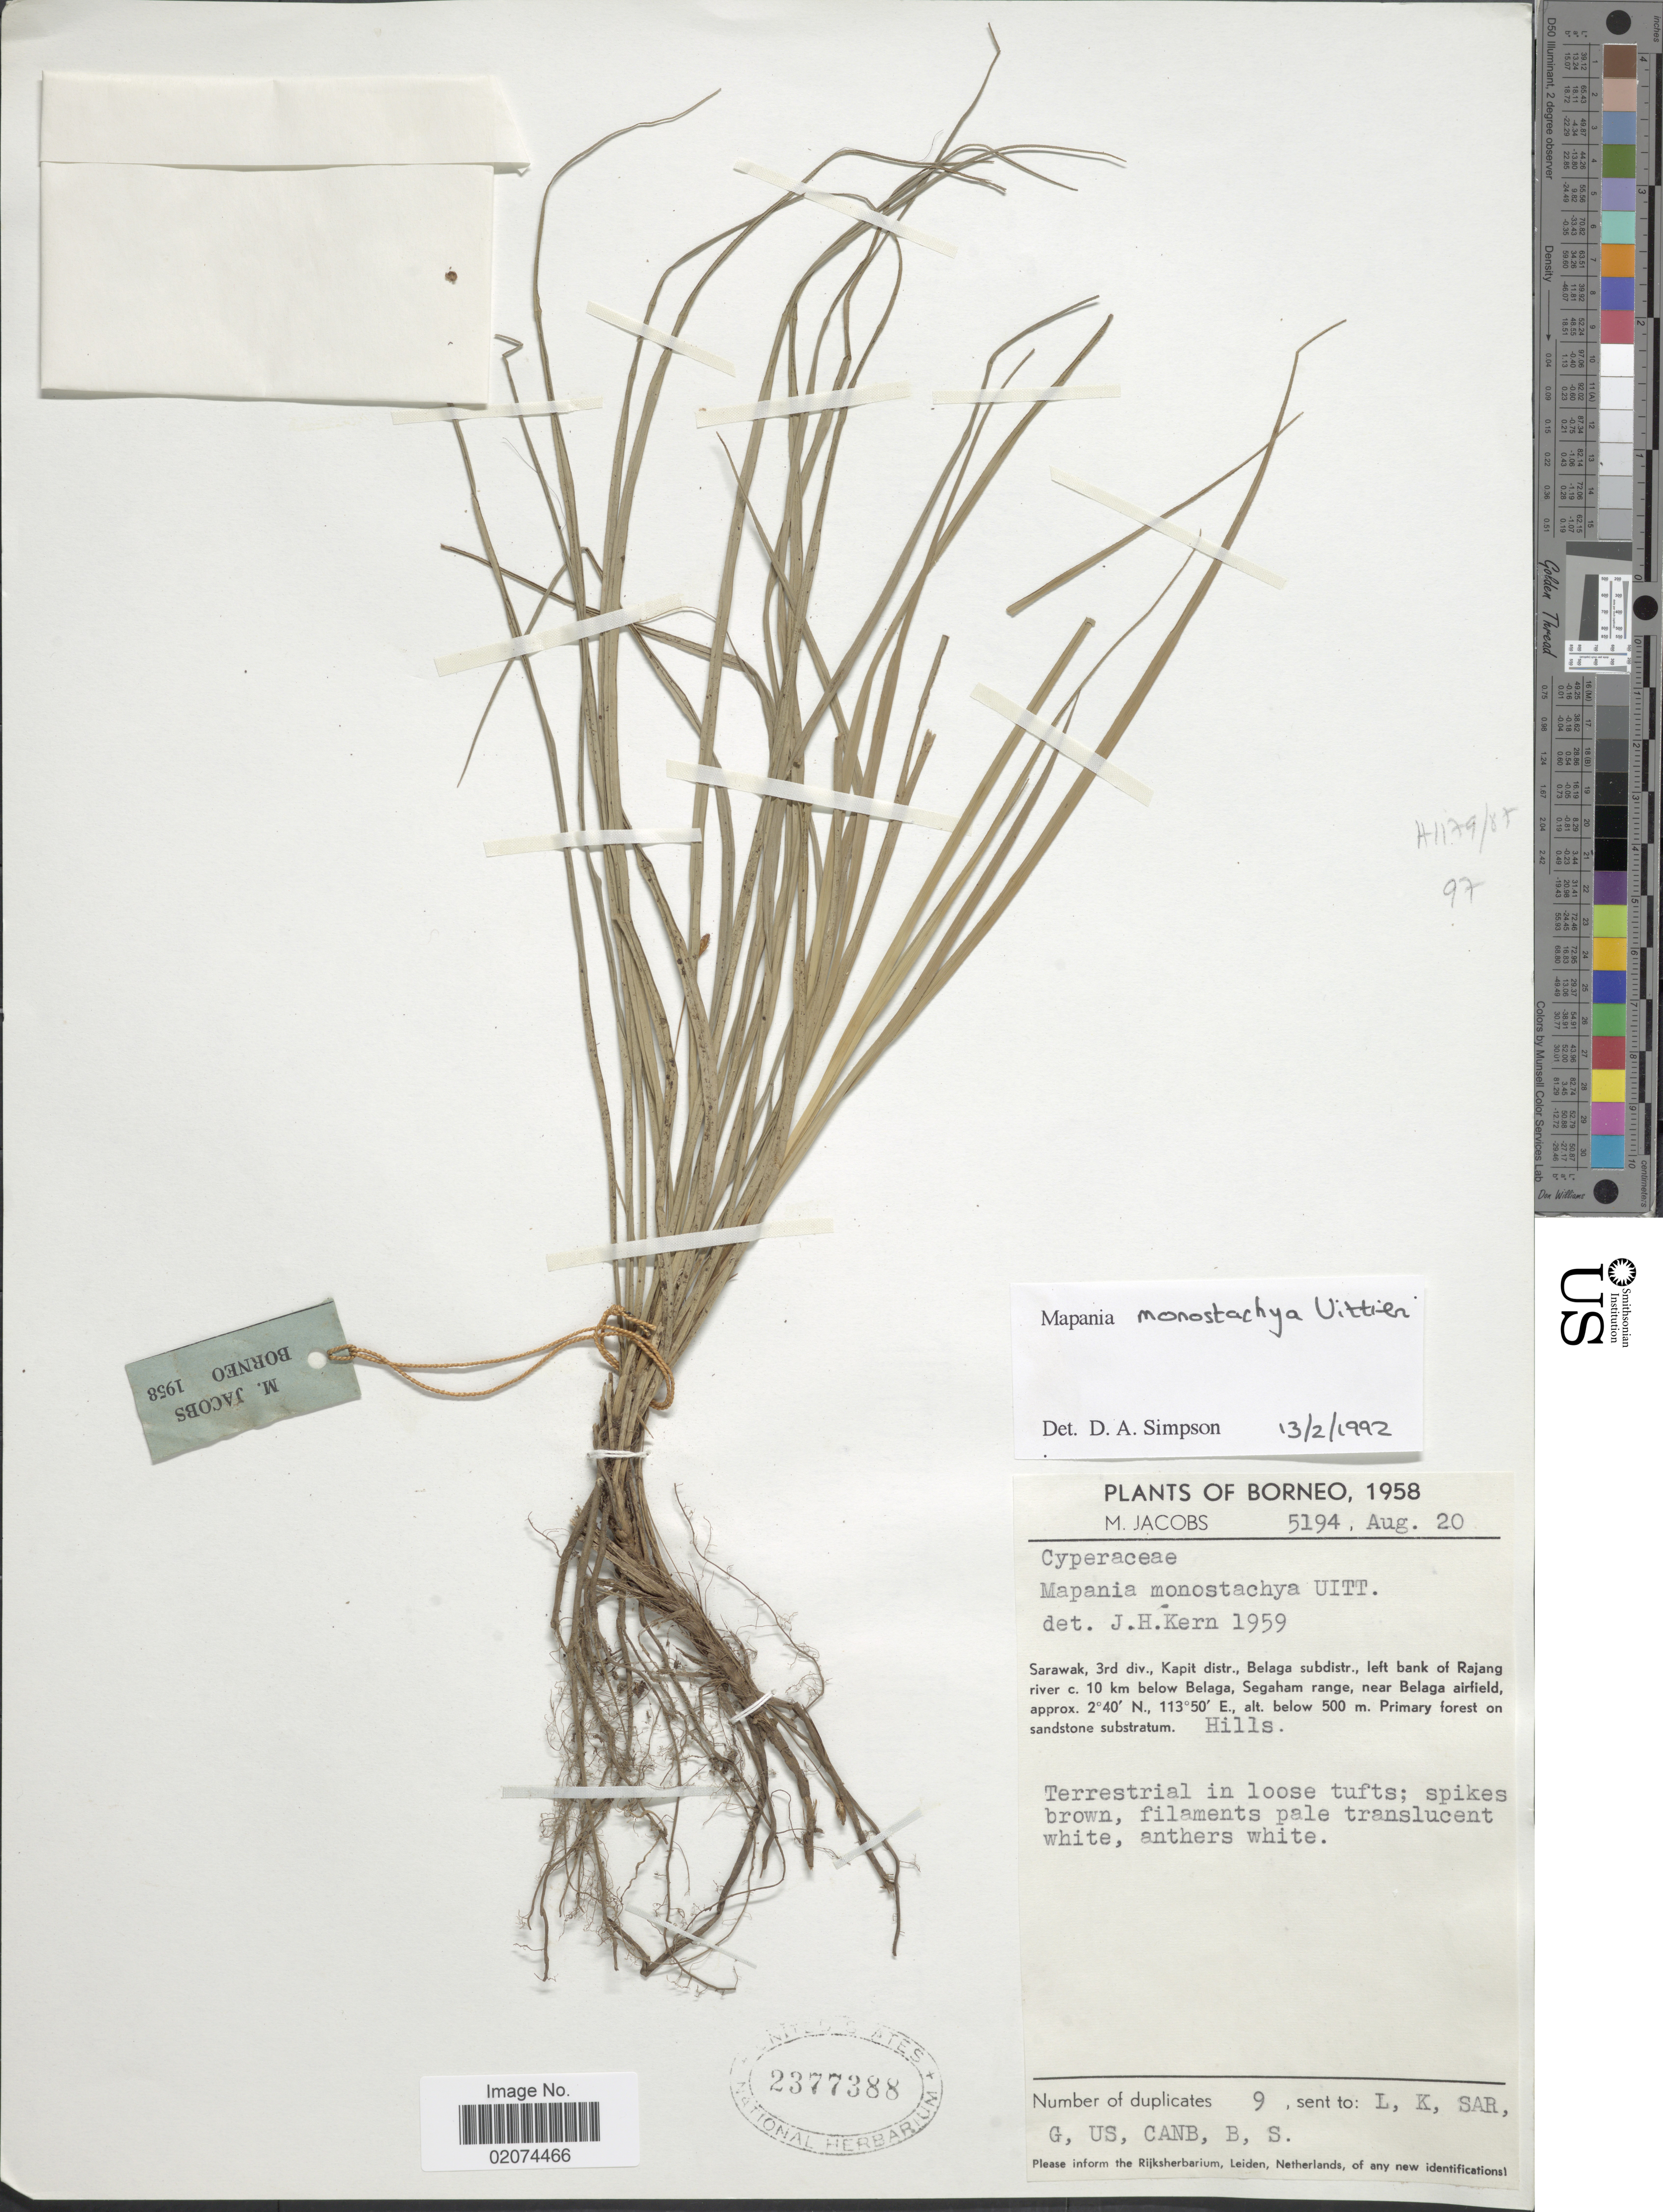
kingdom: Plantae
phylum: Tracheophyta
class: Liliopsida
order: Poales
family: Cyperaceae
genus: Mapania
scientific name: Mapania monostachya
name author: Uittien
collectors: M. Jacobs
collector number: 5194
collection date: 1958-08-20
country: Malaysia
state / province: Sarawak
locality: Borneo. Sarawak, 3rd div., Kapit distr., Belaga subdistr., left bank of Rajang river c. 10 km below Belaga, Segaham range, near Belaga airfield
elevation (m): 500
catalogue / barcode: US 2377388